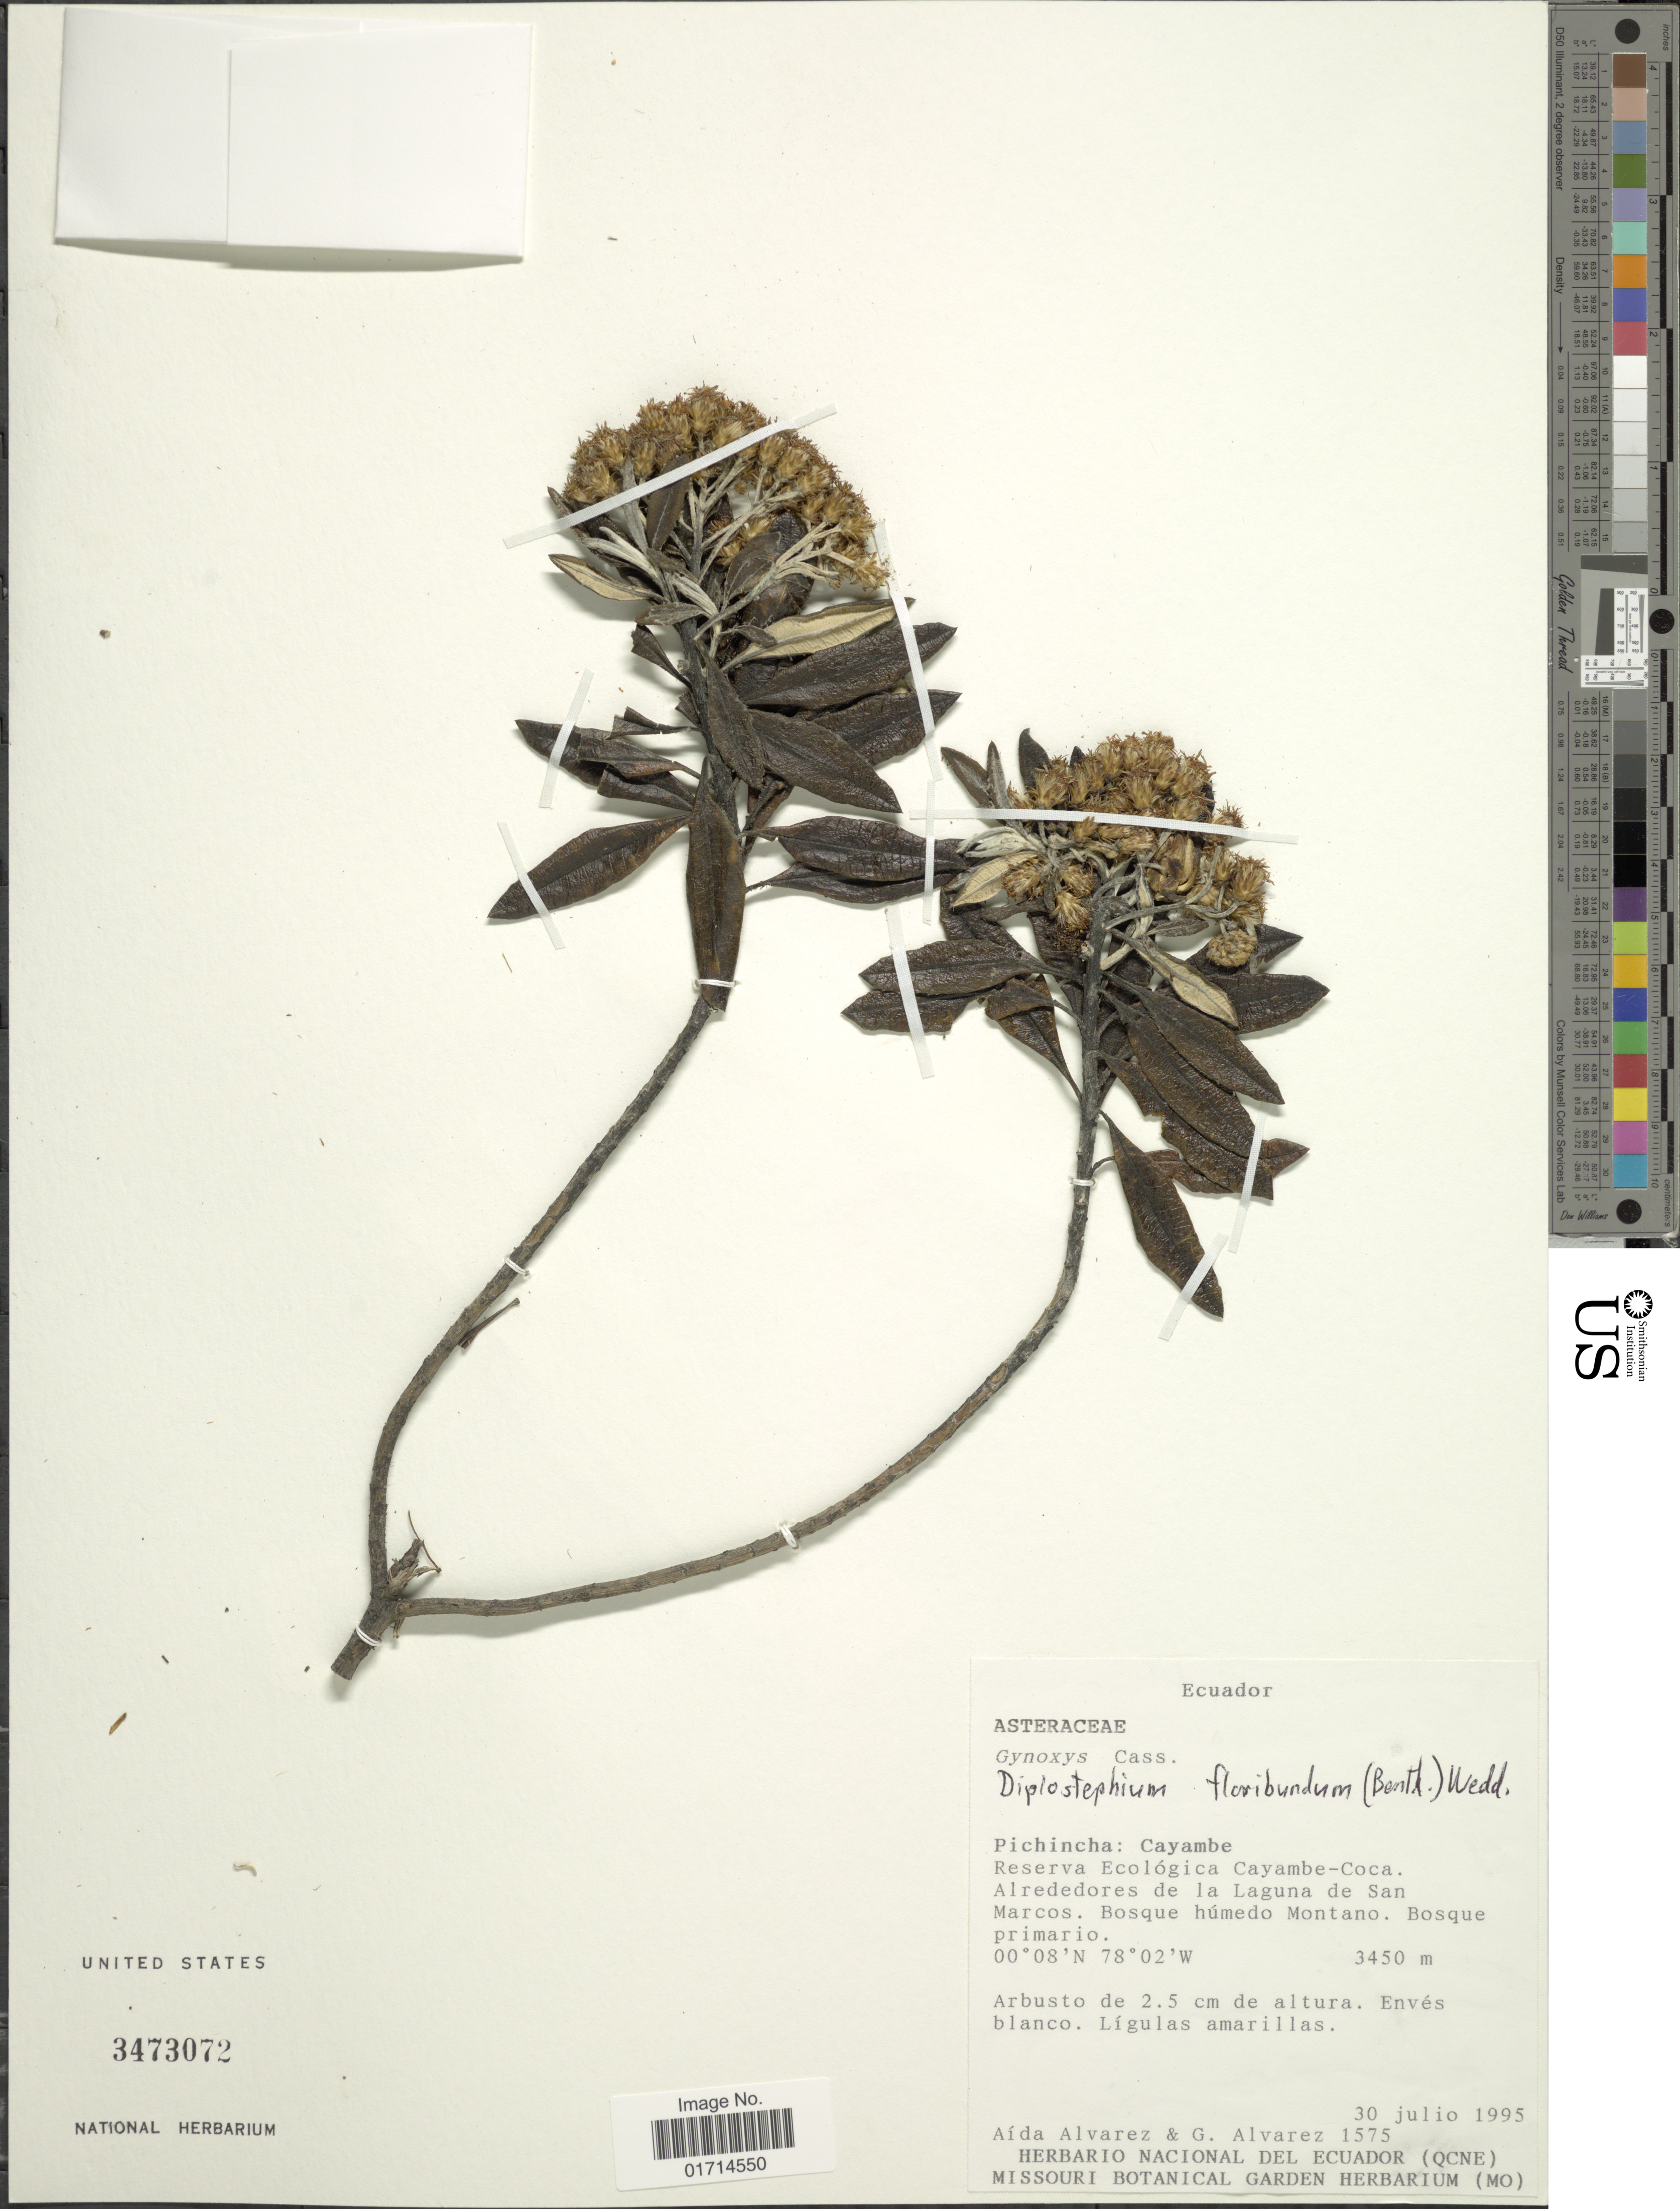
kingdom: Plantae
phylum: Tracheophyta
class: Magnoliopsida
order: Asterales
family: Asteraceae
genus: Diplostephium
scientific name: Diplostephium floribundum subsp. aequatoriense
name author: Cuatrec.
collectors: A. Alvarez & G. Alvarez (local guide)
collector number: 1575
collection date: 1995-07-30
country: Ecuador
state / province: Pichincha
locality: Cayambe, Reserva Ecoligica Cayambe-Coca, Alrededores de la Laguna de San Marcos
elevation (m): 3450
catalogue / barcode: US 3473072